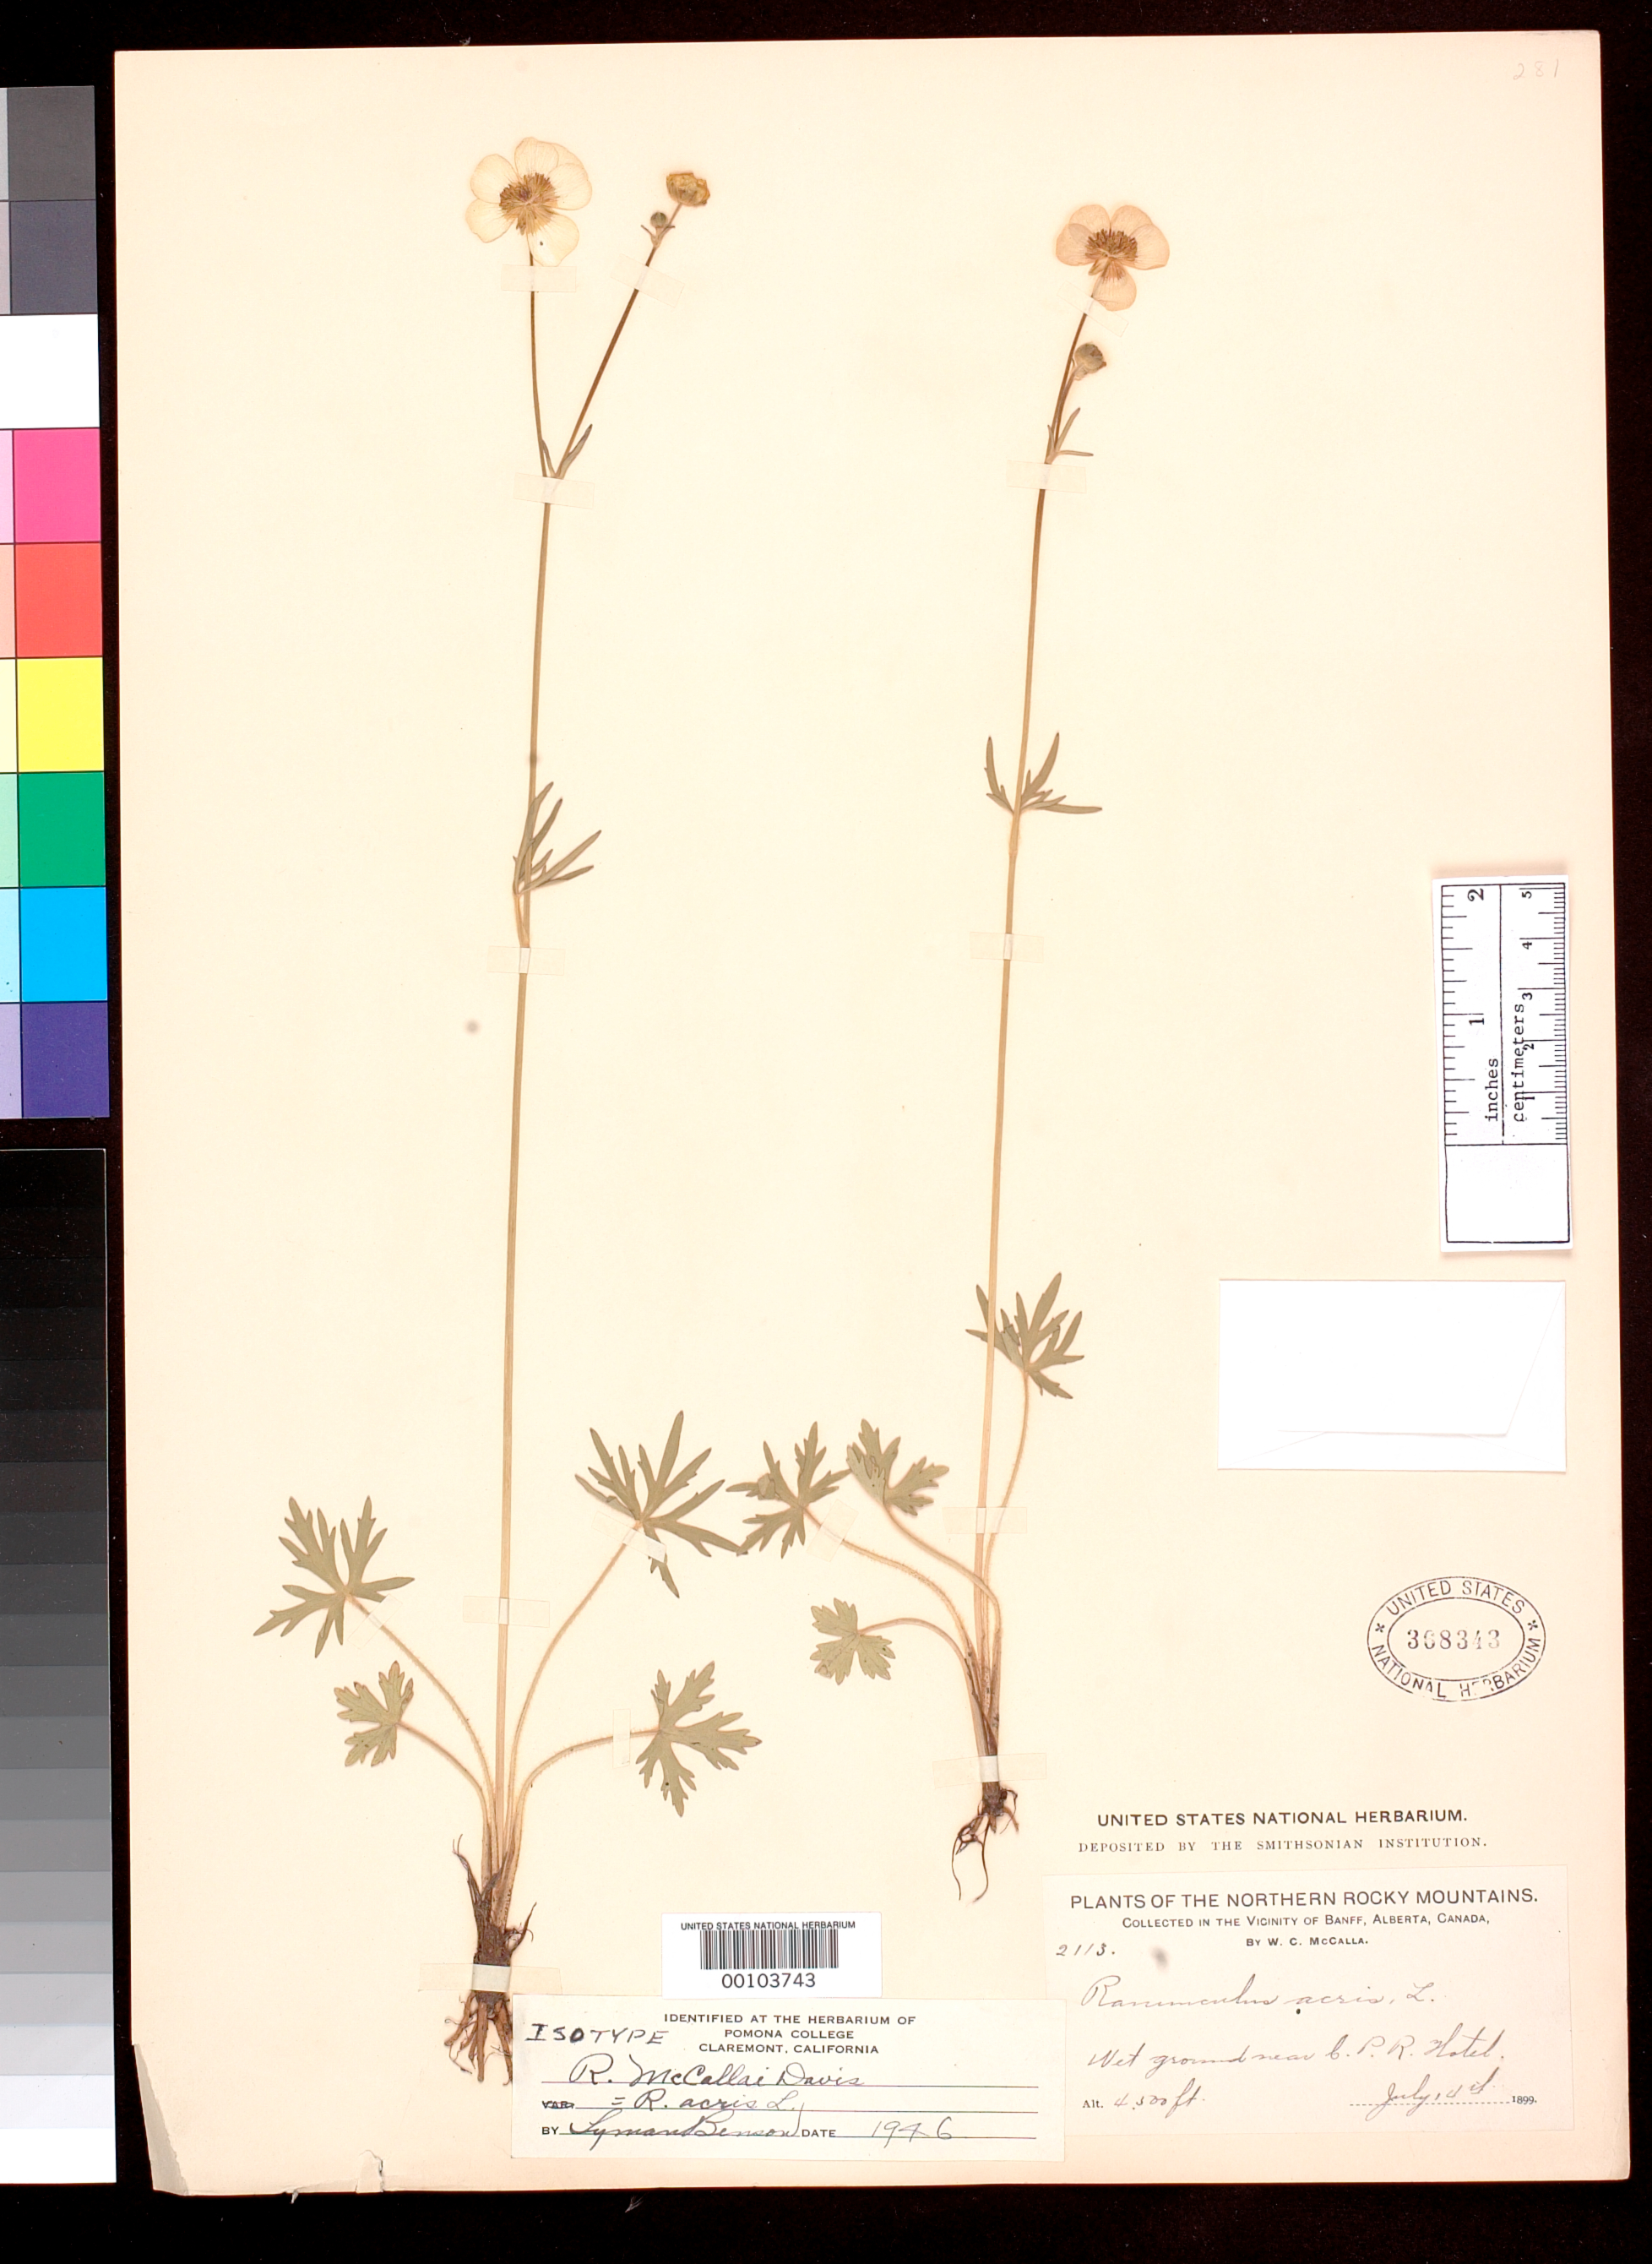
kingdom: Plantae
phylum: Tracheophyta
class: Magnoliopsida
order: Ranunculales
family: Ranunculaceae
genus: Ranunculus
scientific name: Ranunculus mccallai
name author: K.C. Davis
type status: Isotype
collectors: W. McCalla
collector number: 2113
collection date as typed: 04 Jul 1899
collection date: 1899-07-04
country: Canada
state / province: Alberta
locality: Vicinity of Banff.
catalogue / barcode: US 368343